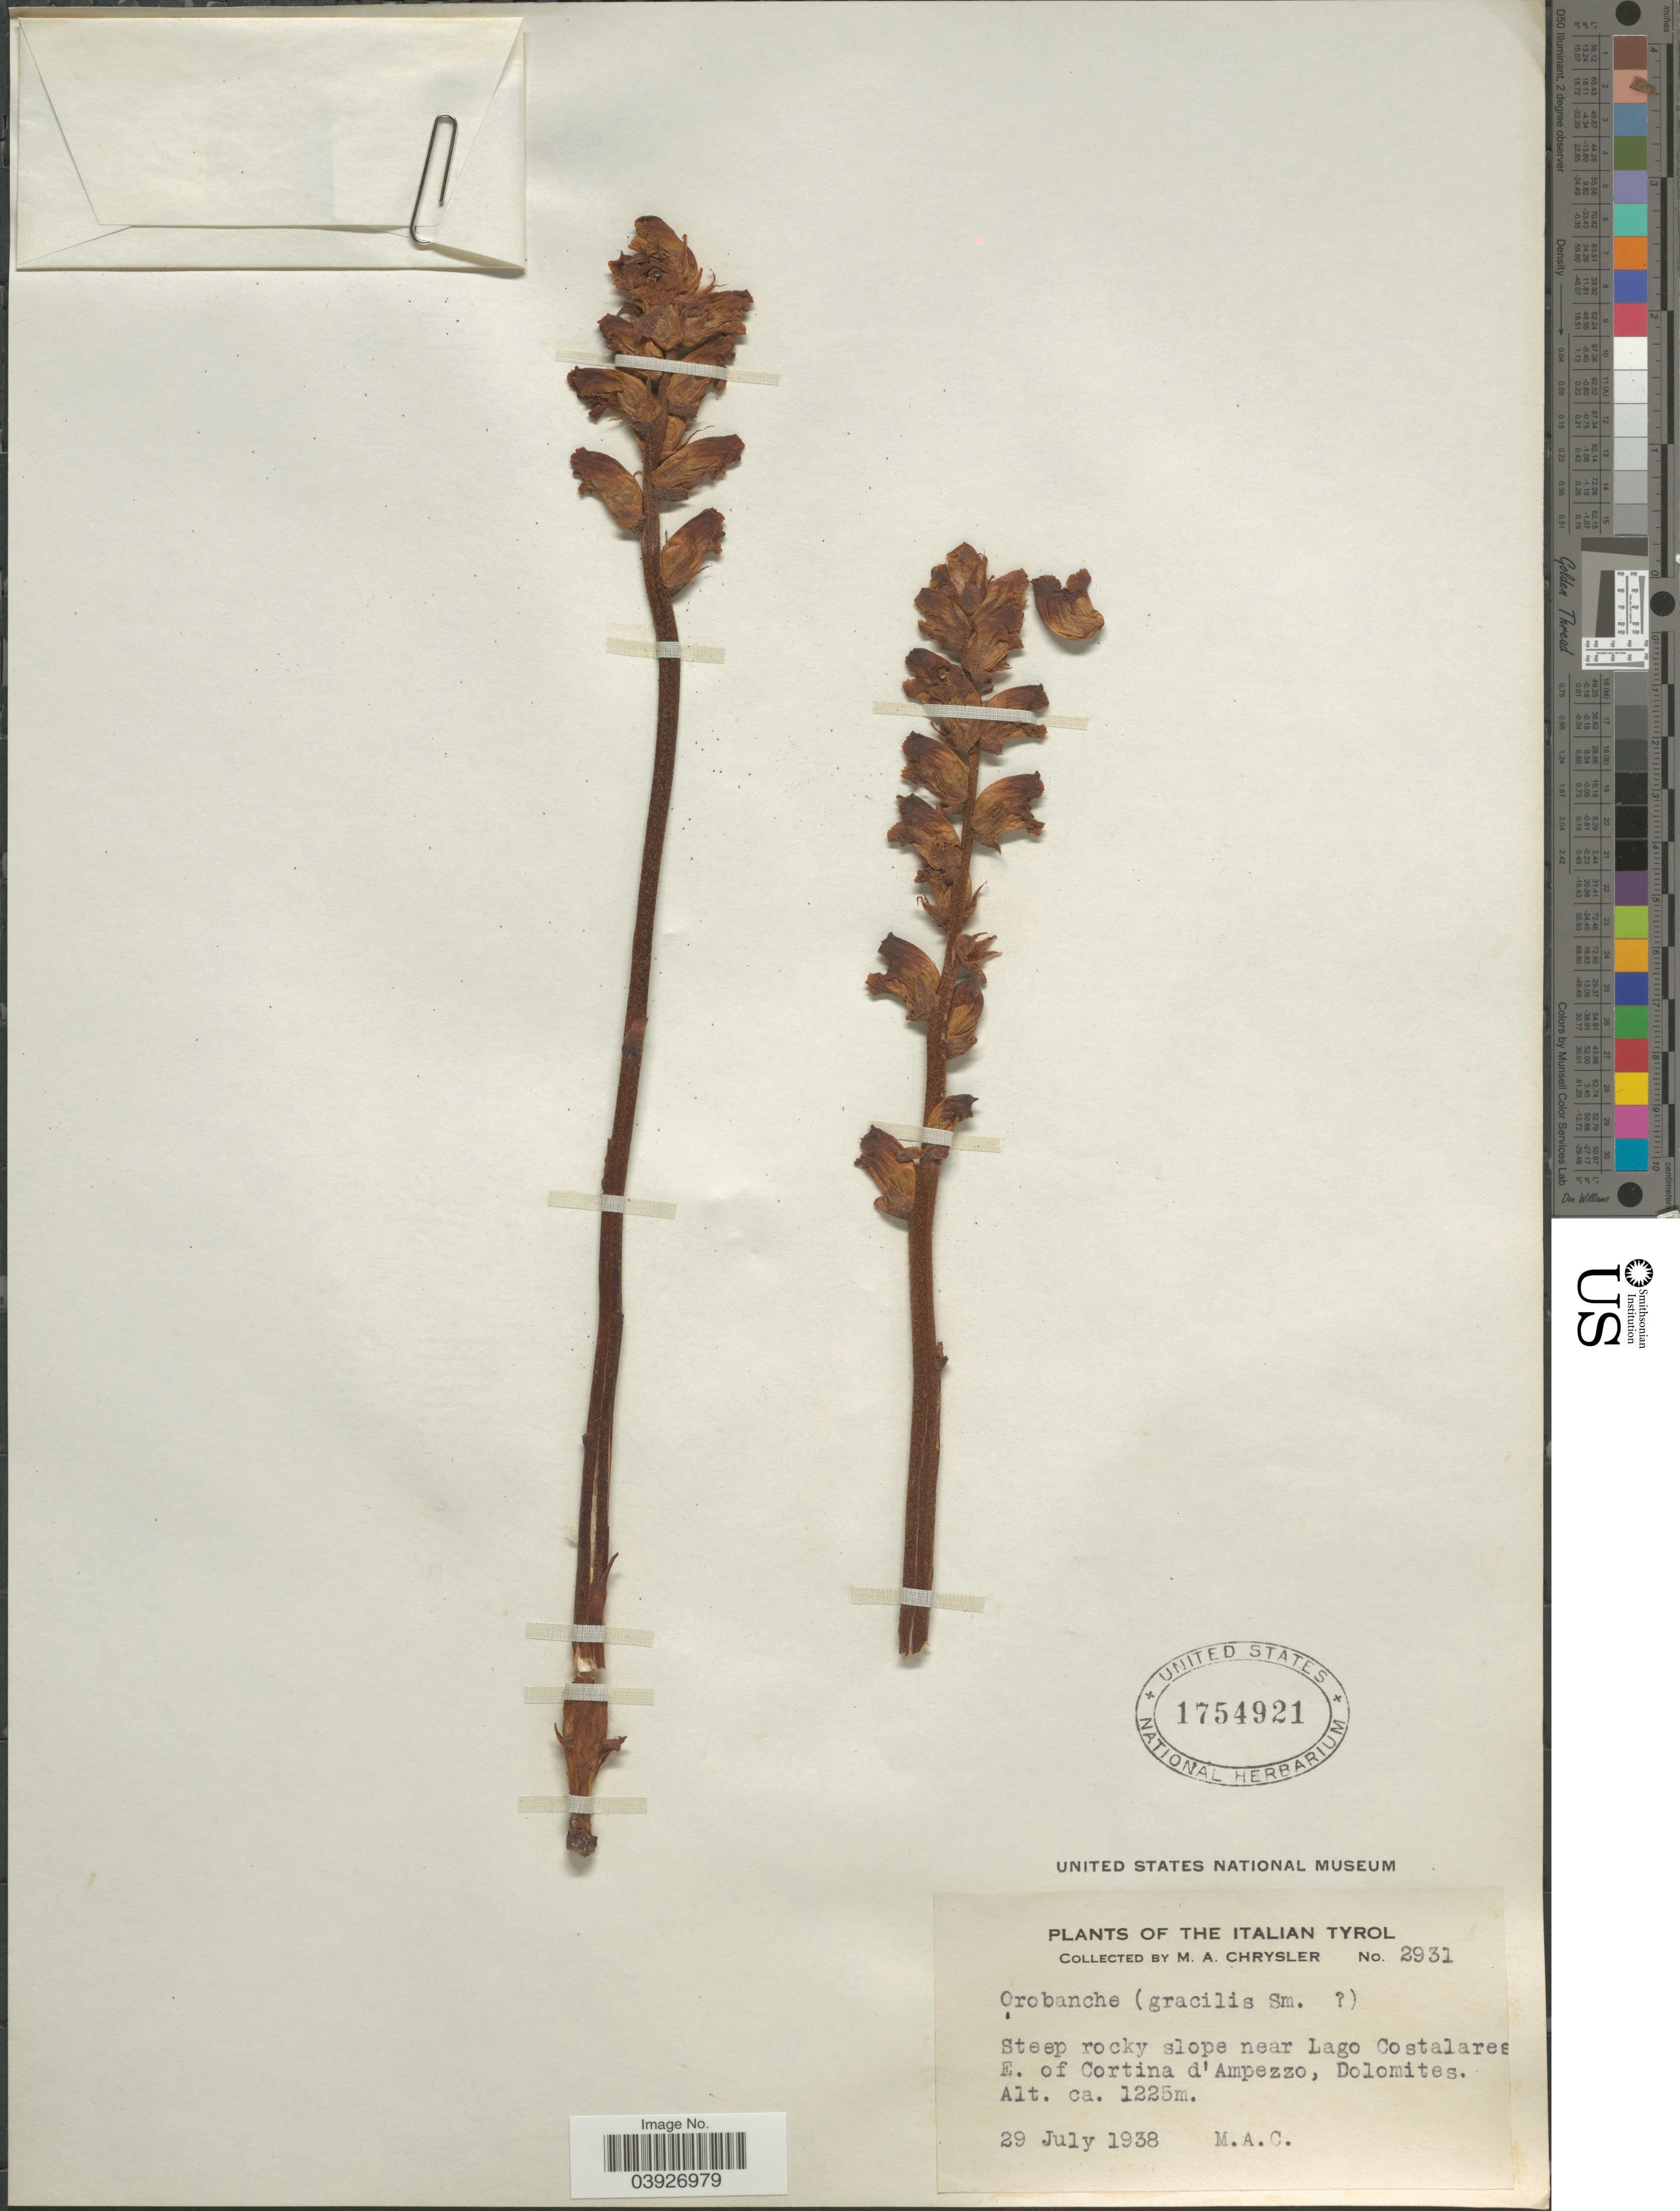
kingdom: Plantae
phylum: Tracheophyta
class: Magnoliopsida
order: Lamiales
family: Orobanchaceae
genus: Orobanche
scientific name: Orobanche gracilis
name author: Sm.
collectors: M. Chrysler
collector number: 2931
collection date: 1938-07-29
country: Italy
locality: The Italian Tirol. Steep rocky slope near Lago Costalares E. of Cortina d'Ampezzo, Dolomites.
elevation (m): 1225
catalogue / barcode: US 1754921